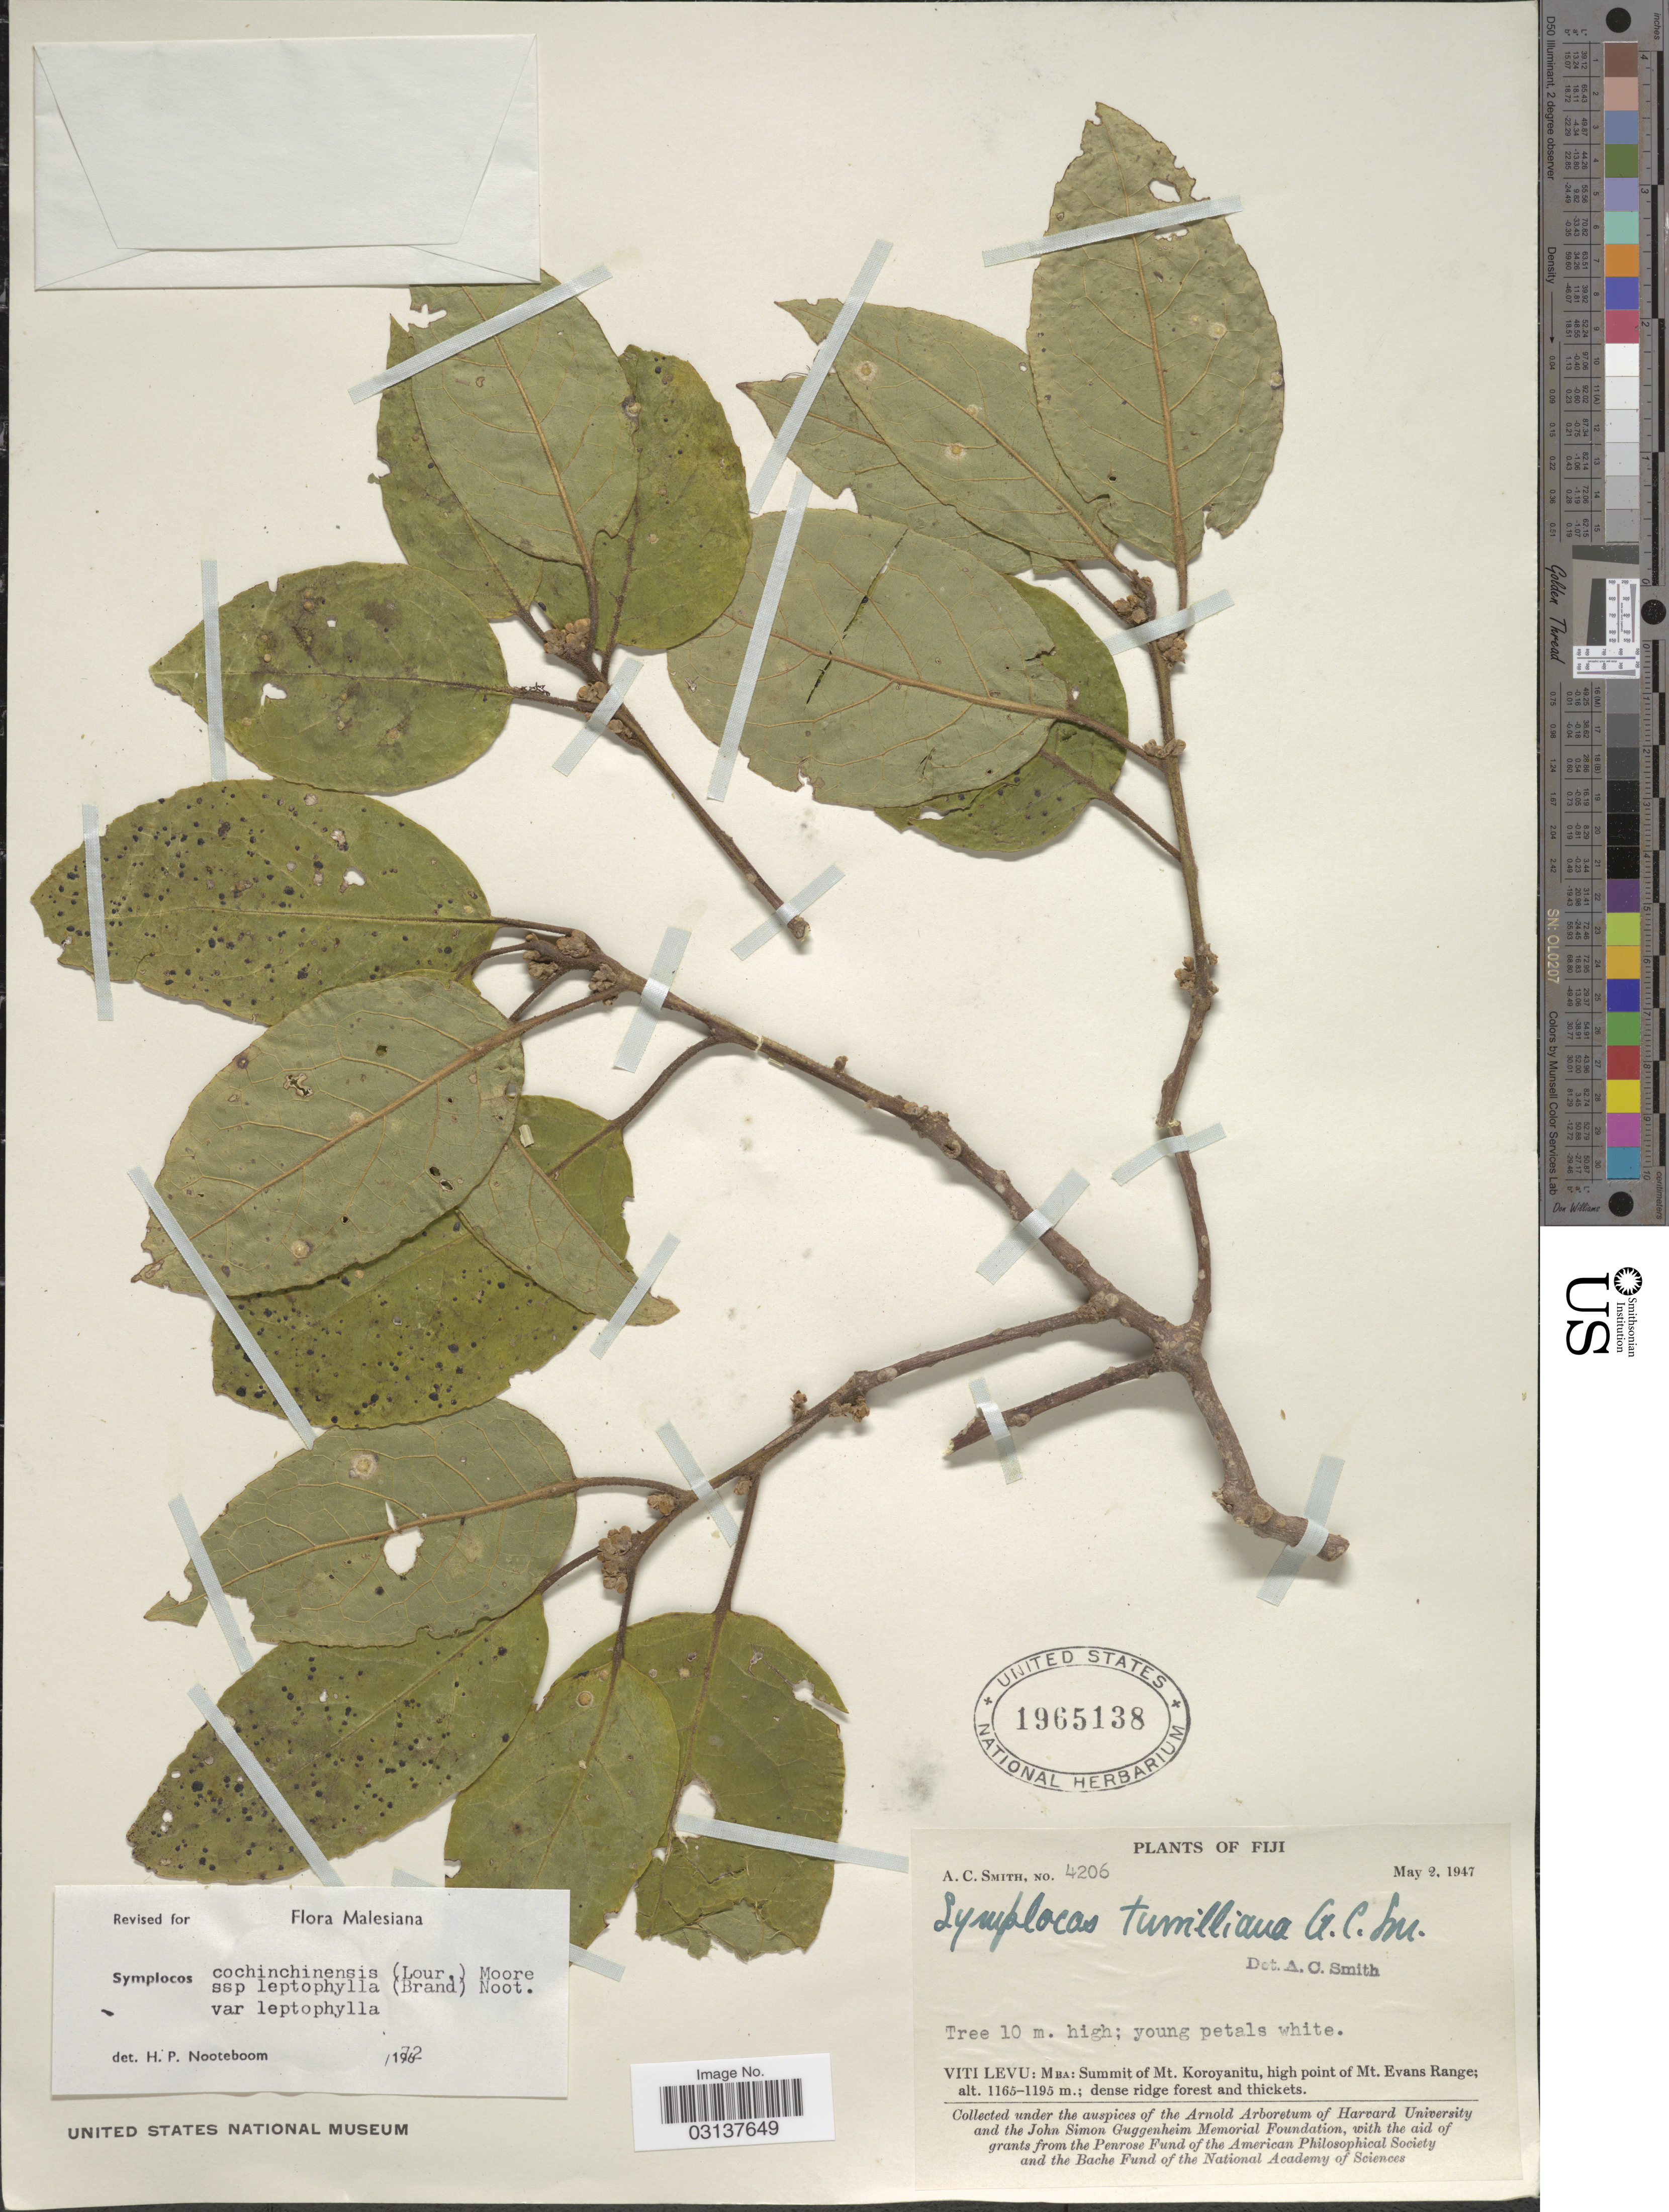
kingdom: Plantae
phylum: Tracheophyta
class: Magnoliopsida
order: Ericales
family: Symplocaceae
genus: Symplocos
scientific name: Symplocos cochinchinensis var. leptophylla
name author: (Brand) Noot.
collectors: A. C. Smith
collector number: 4206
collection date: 1947-05-02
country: Fiji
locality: Viti Levu: MBA: Summit of Mt. Koroyanitu, high point of Mt. Evans Range.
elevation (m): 1165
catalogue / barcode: US 1965138